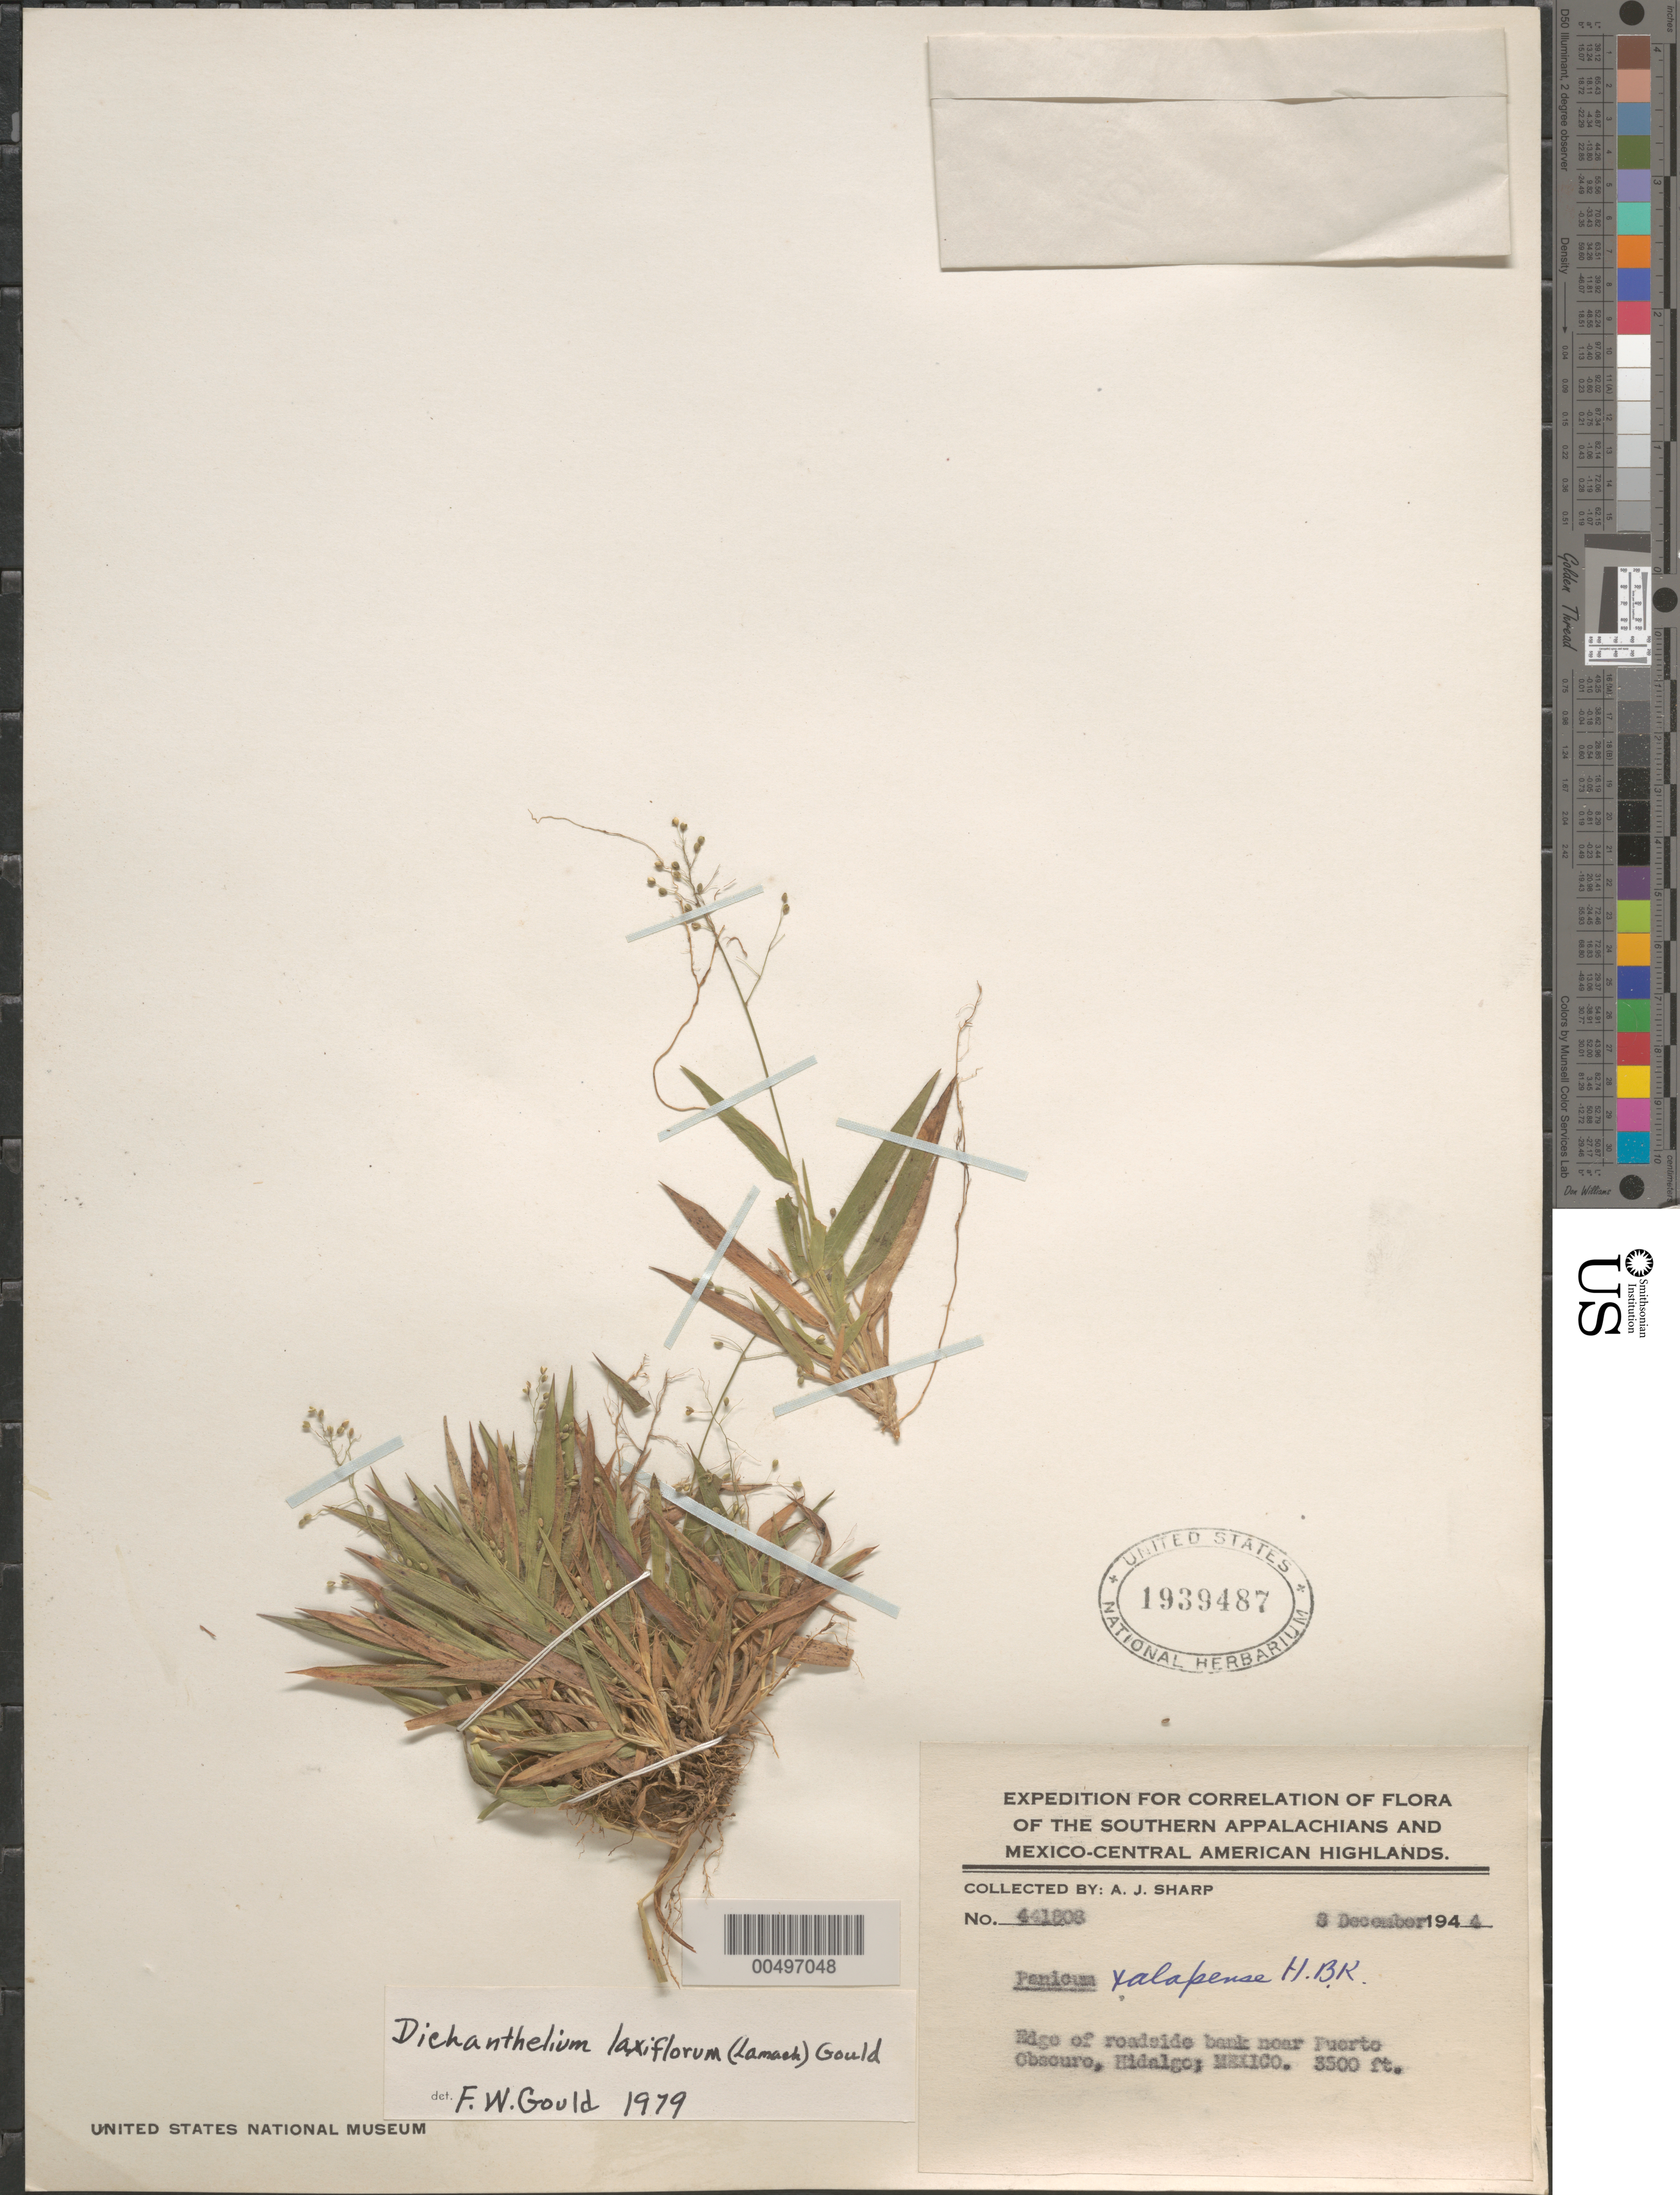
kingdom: Plantae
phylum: Tracheophyta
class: Liliopsida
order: Poales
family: Poaceae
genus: Dichanthelium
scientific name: Dichanthelium laxiflorum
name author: (Lam.) Gould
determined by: Gould, F. W.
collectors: A. J. Sharp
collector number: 441808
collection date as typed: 3 Dec 1944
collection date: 1944-12-03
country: Mexico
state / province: Hidalgo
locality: Near Puerto Chacuro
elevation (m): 1067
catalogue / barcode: US 1939487